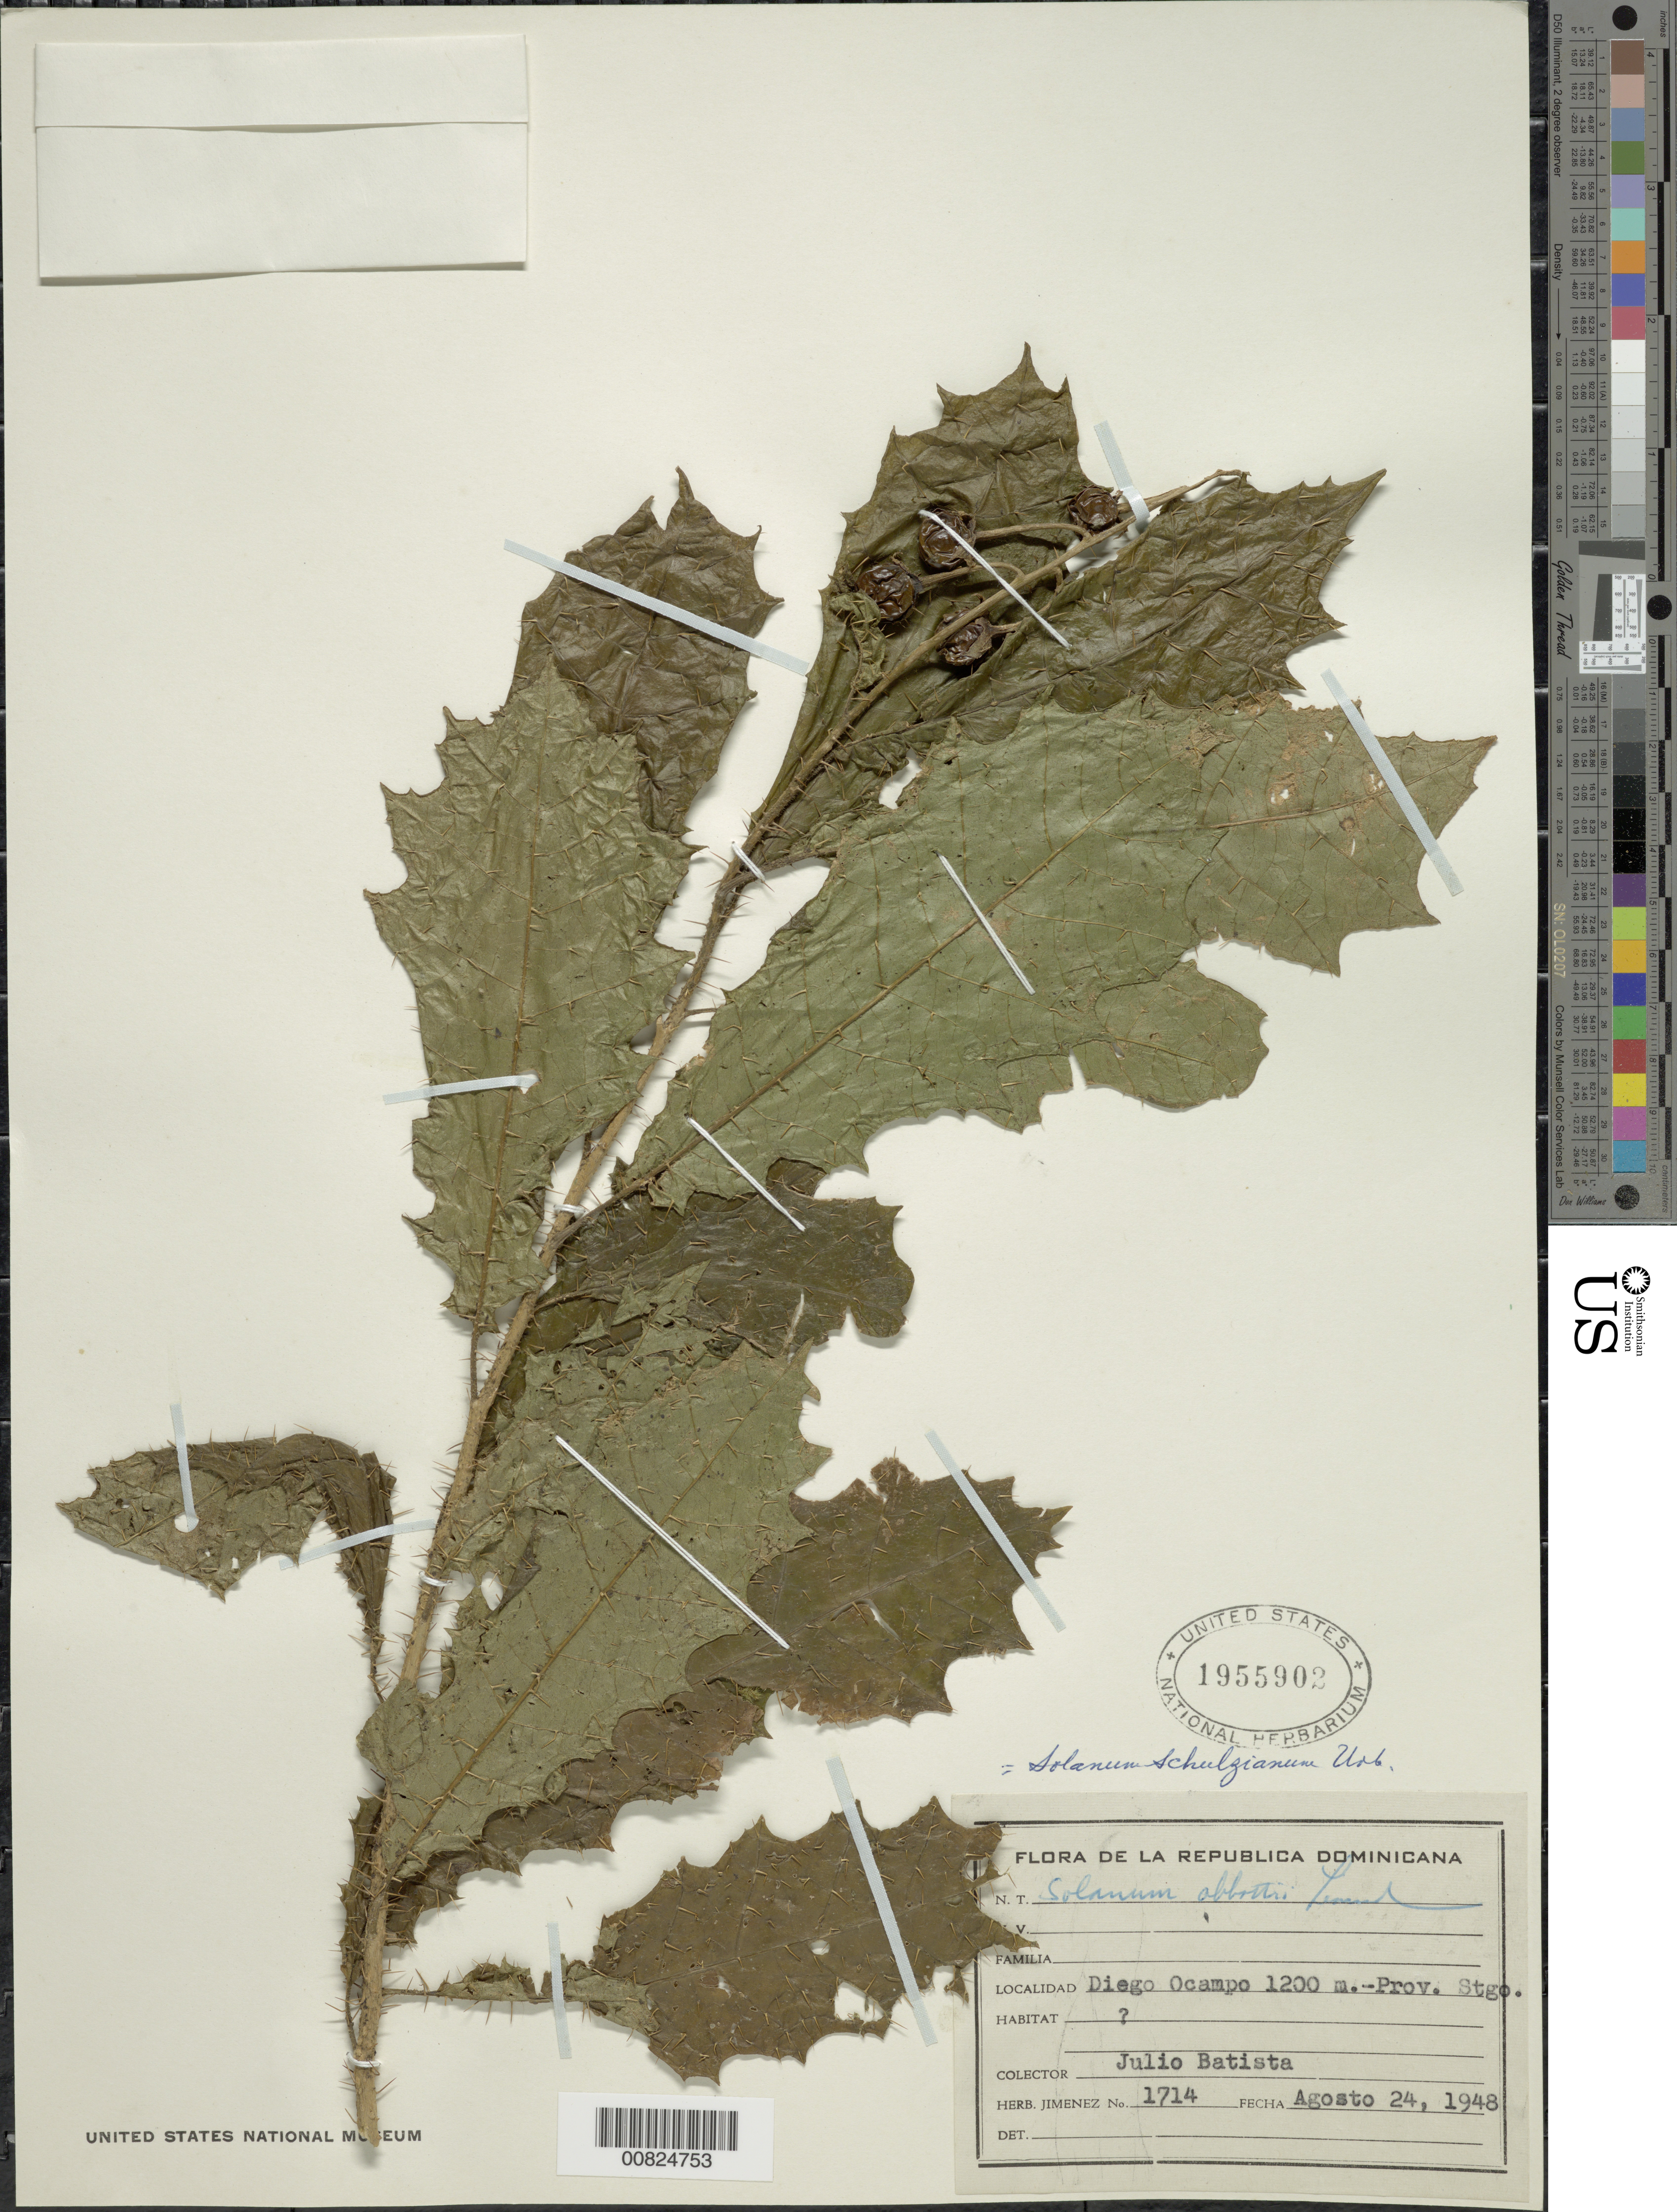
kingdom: Plantae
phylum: Tracheophyta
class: Magnoliopsida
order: Solanales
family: Solanaceae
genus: Solanum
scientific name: Solanum schulzianum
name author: Urb.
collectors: J. Batista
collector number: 1714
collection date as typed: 24 Aug 1948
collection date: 1948-08-24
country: Dominican Republic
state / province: Santiago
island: Hispaniola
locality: Diego Ocampo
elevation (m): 1200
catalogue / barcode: US 1955902